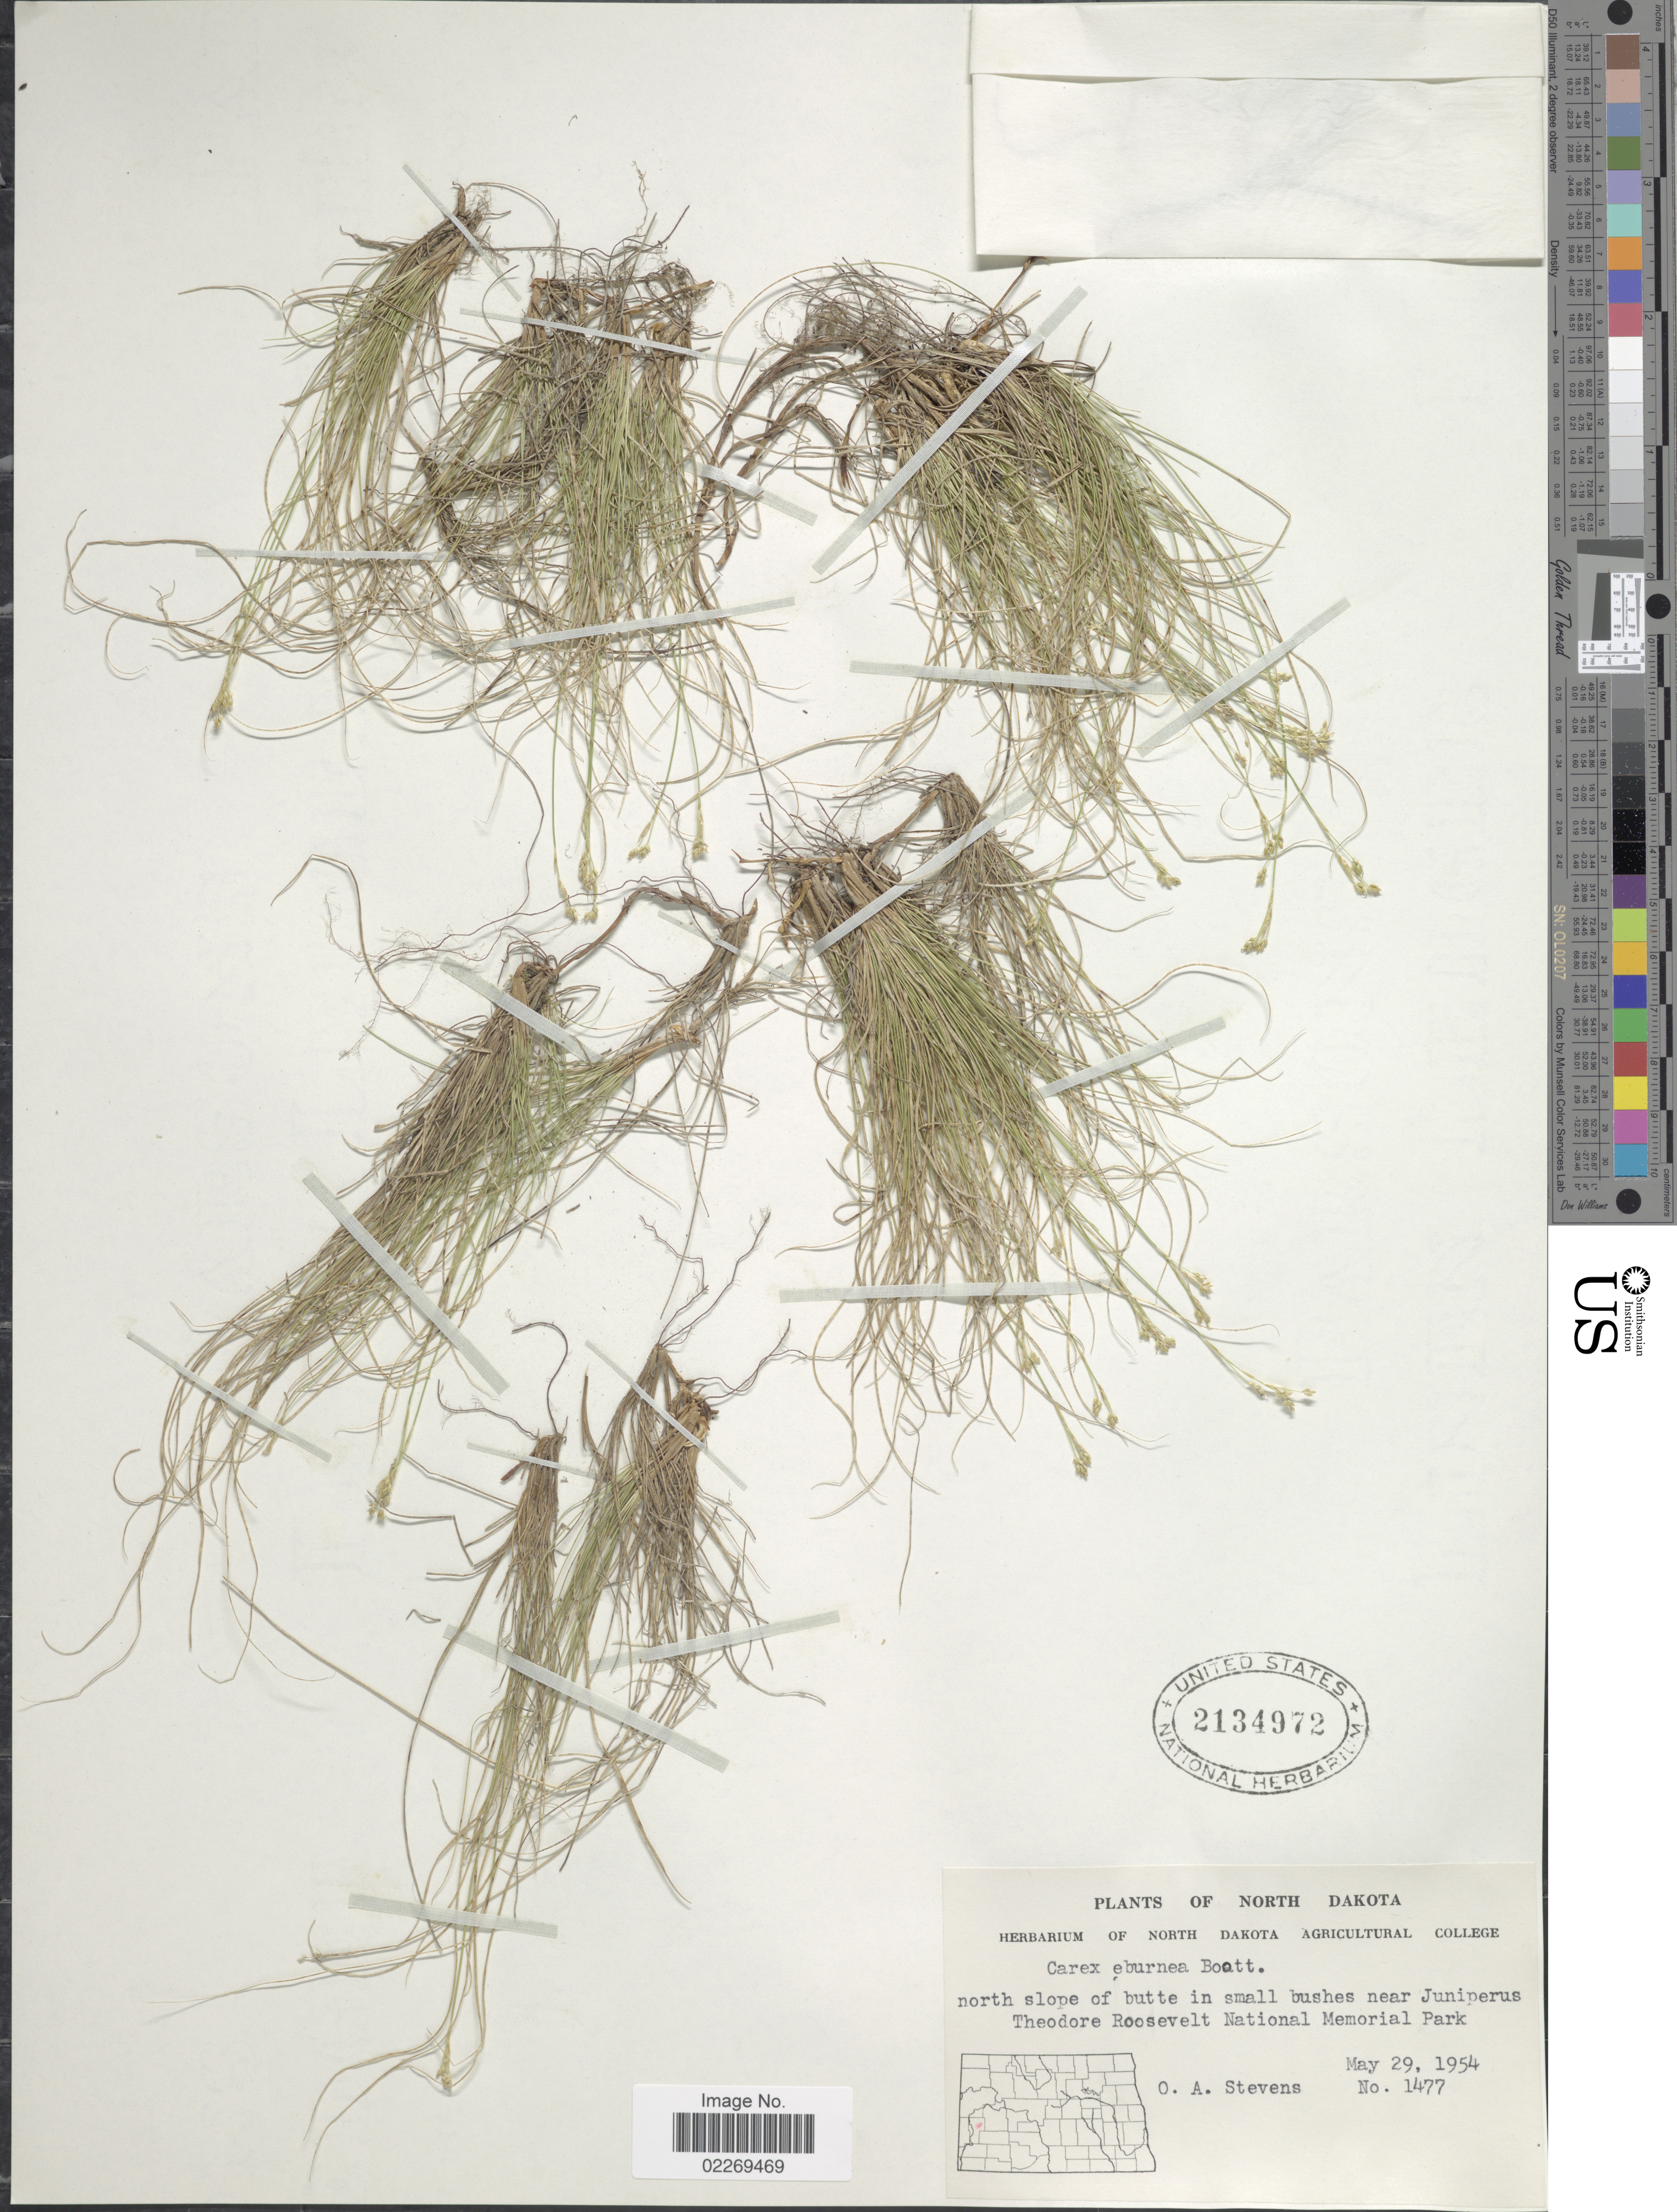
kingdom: Plantae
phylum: Tracheophyta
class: Liliopsida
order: Poales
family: Cyperaceae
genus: Carex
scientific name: Carex eburnea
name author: Boott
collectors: O. A. Stevens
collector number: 1477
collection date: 1954-05-29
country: United States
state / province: North Dakota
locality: North slope in butte in small bushes near Juniperus Theodore Roosevelt National Memorial Park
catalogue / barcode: US 2134972